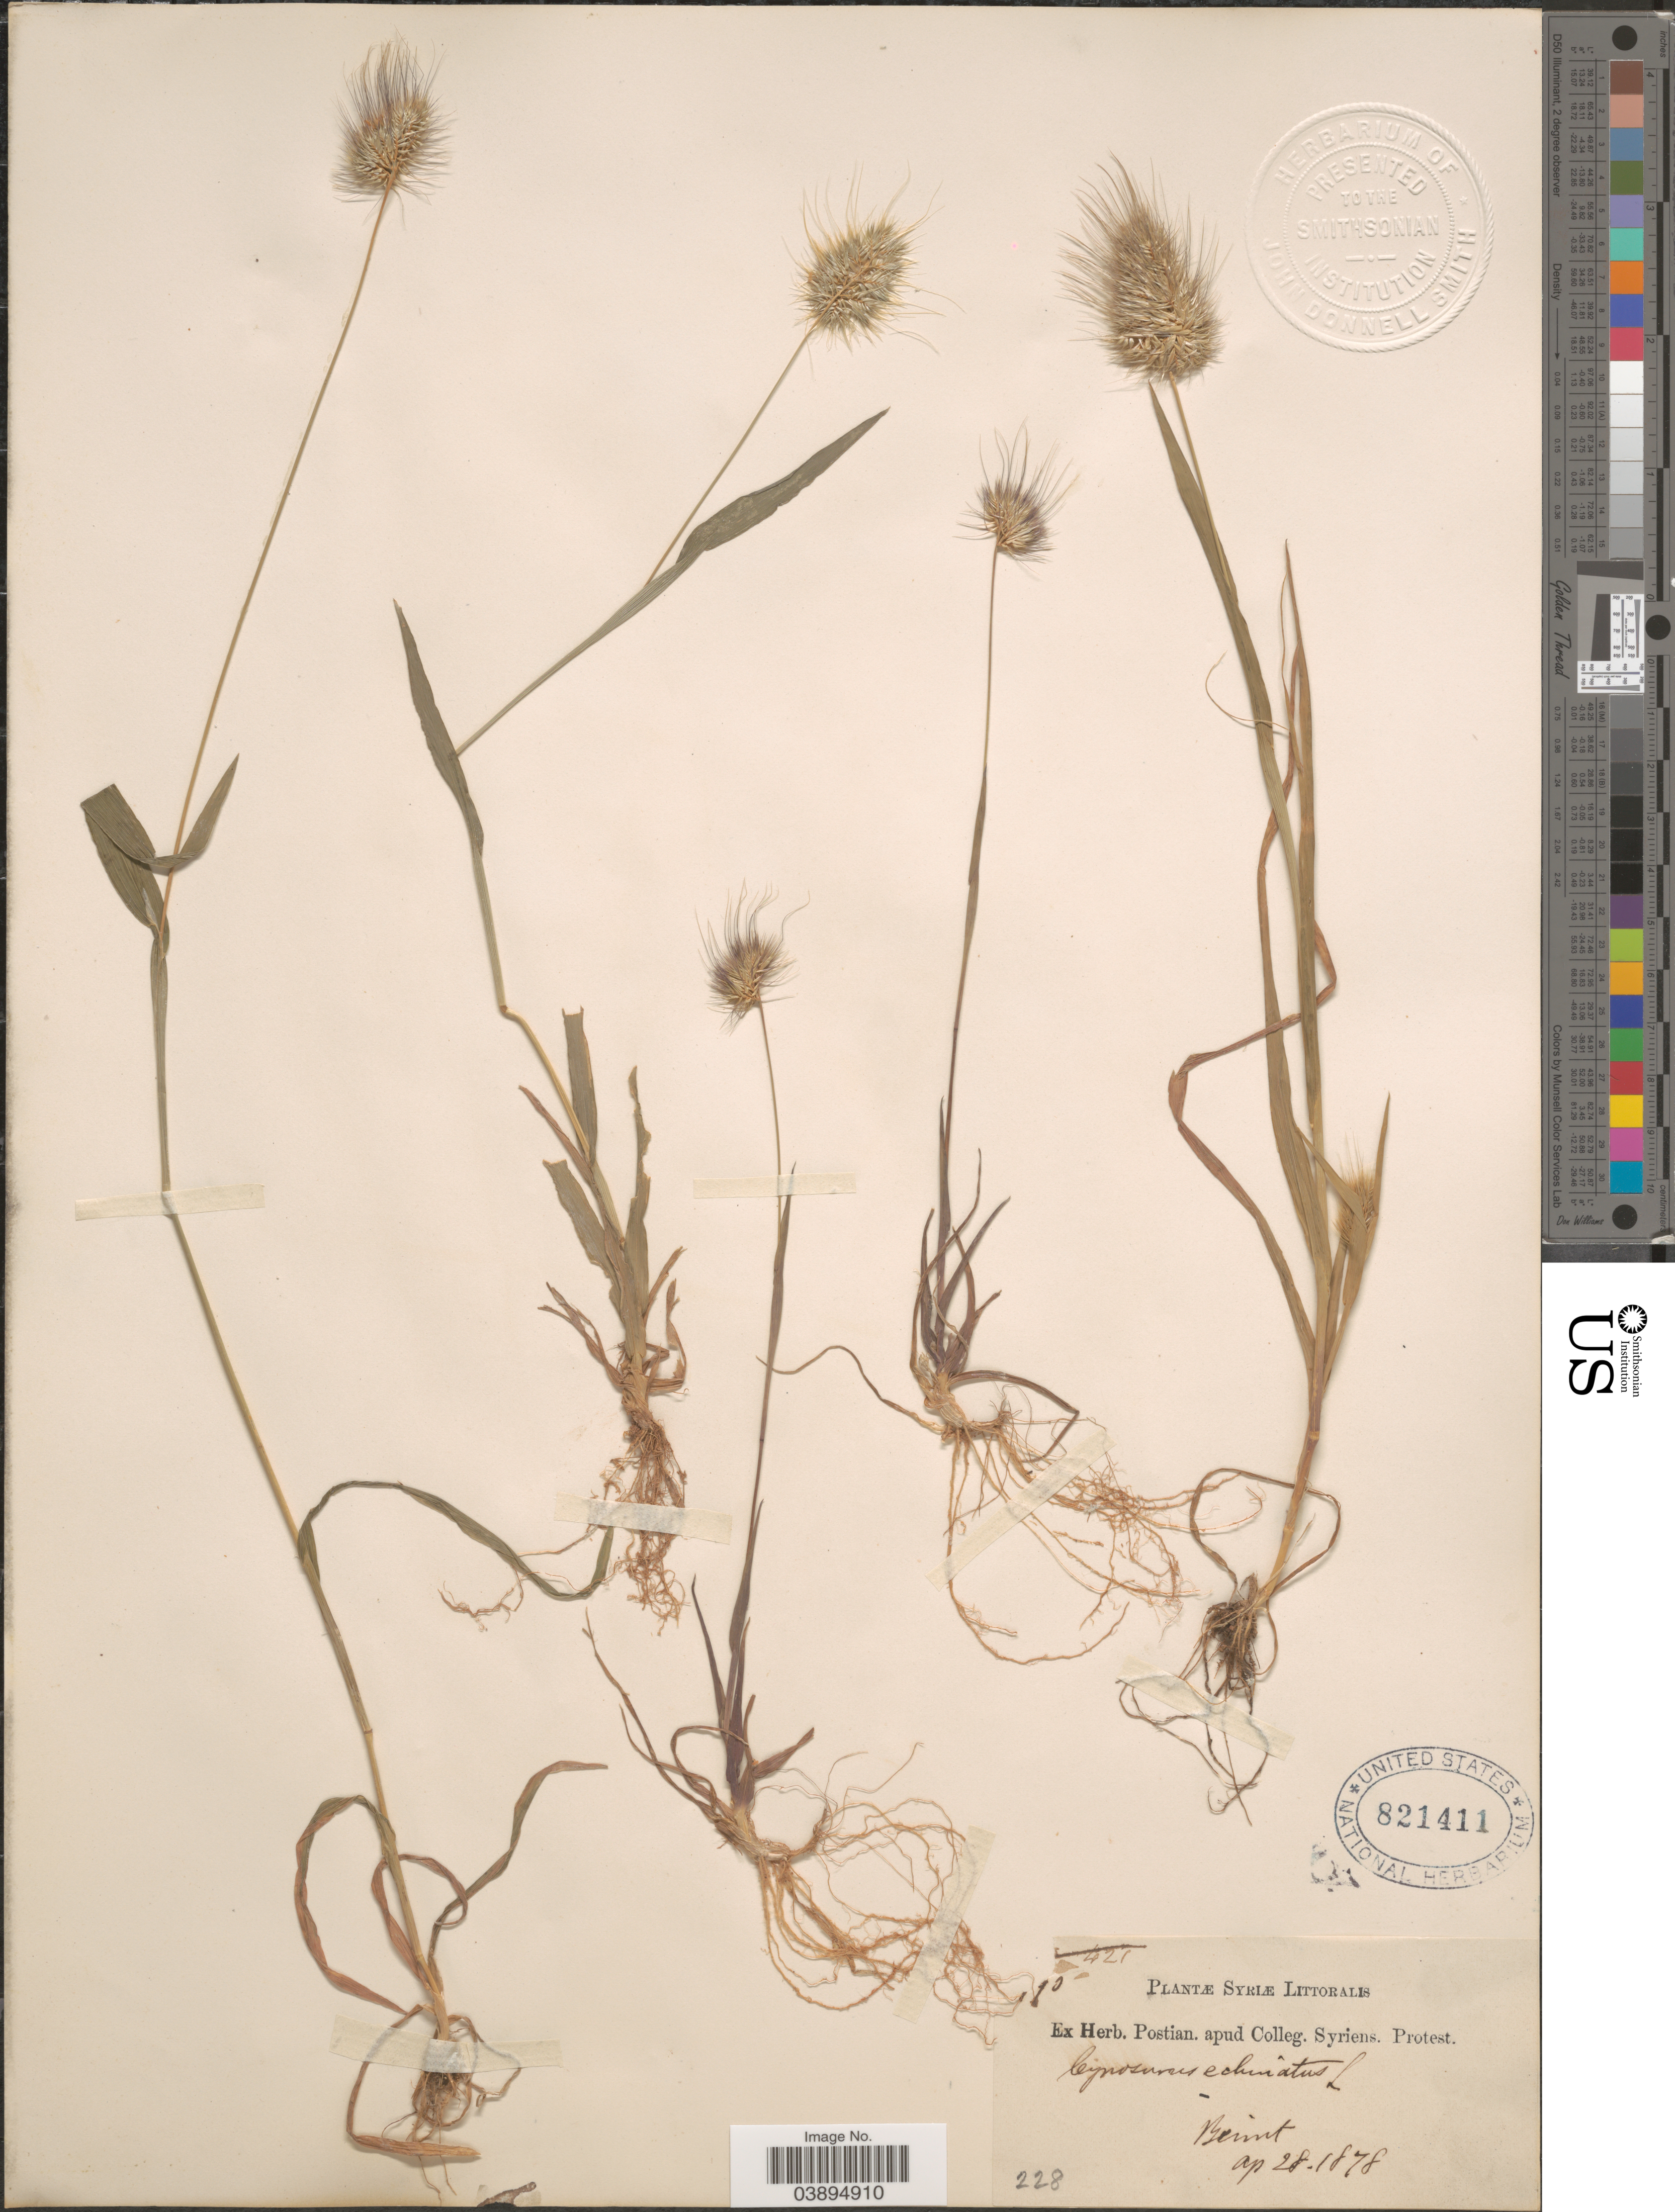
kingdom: Plantae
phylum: Tracheophyta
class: Liliopsida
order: Poales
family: Poaceae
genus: Cynosurus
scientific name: Cynosurus echinatus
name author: L.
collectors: ex herb. Postian. apud Colleg. Syriens. Protest. USE "Fannie P. A. Shepard" (10308853) AS PRIMARY COLLECTOR INSTEAD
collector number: !10/228?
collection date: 1878-04-28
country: Lebanon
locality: Syriæ Littoralis. Beirut.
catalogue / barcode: US 821411